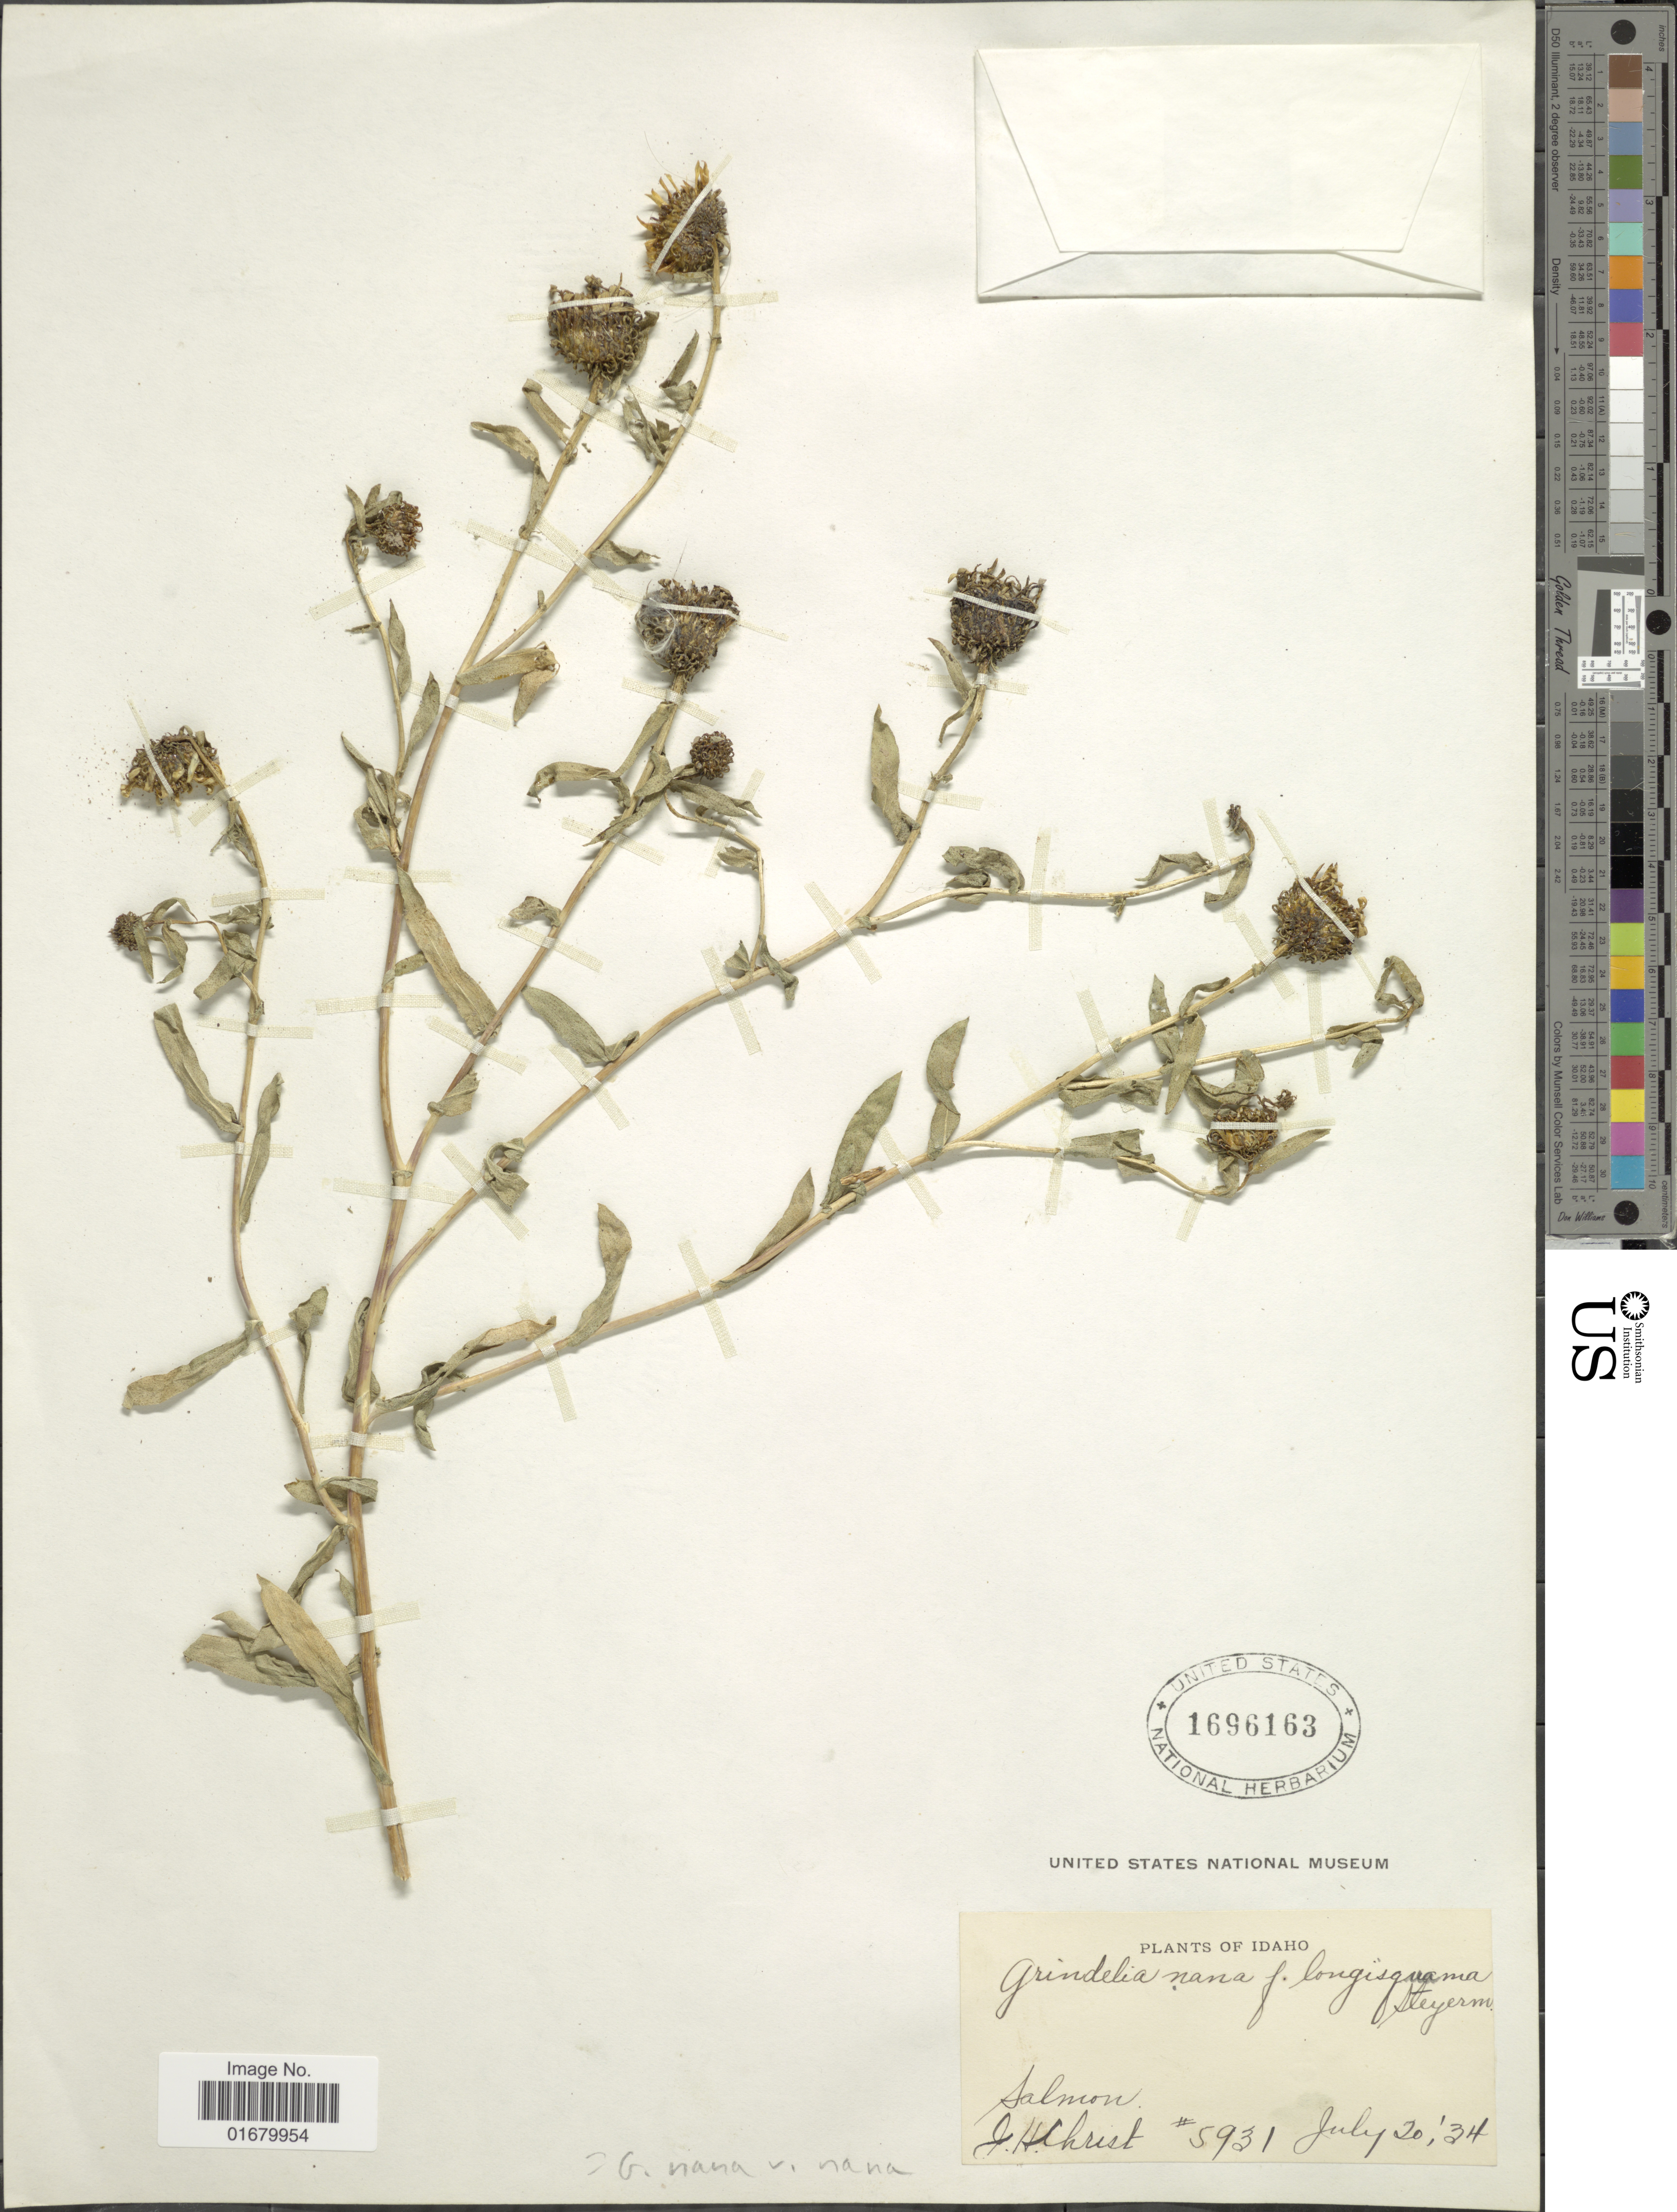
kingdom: Plantae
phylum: Tracheophyta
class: Magnoliopsida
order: Asterales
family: Asteraceae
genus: Grindelia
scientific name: Grindelia nana var. nana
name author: Nutt.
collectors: J. H. Christ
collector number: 5931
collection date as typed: Transcribed d/m/y: 20/7/34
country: United States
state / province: Idaho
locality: Salmon.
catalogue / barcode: US 1696163